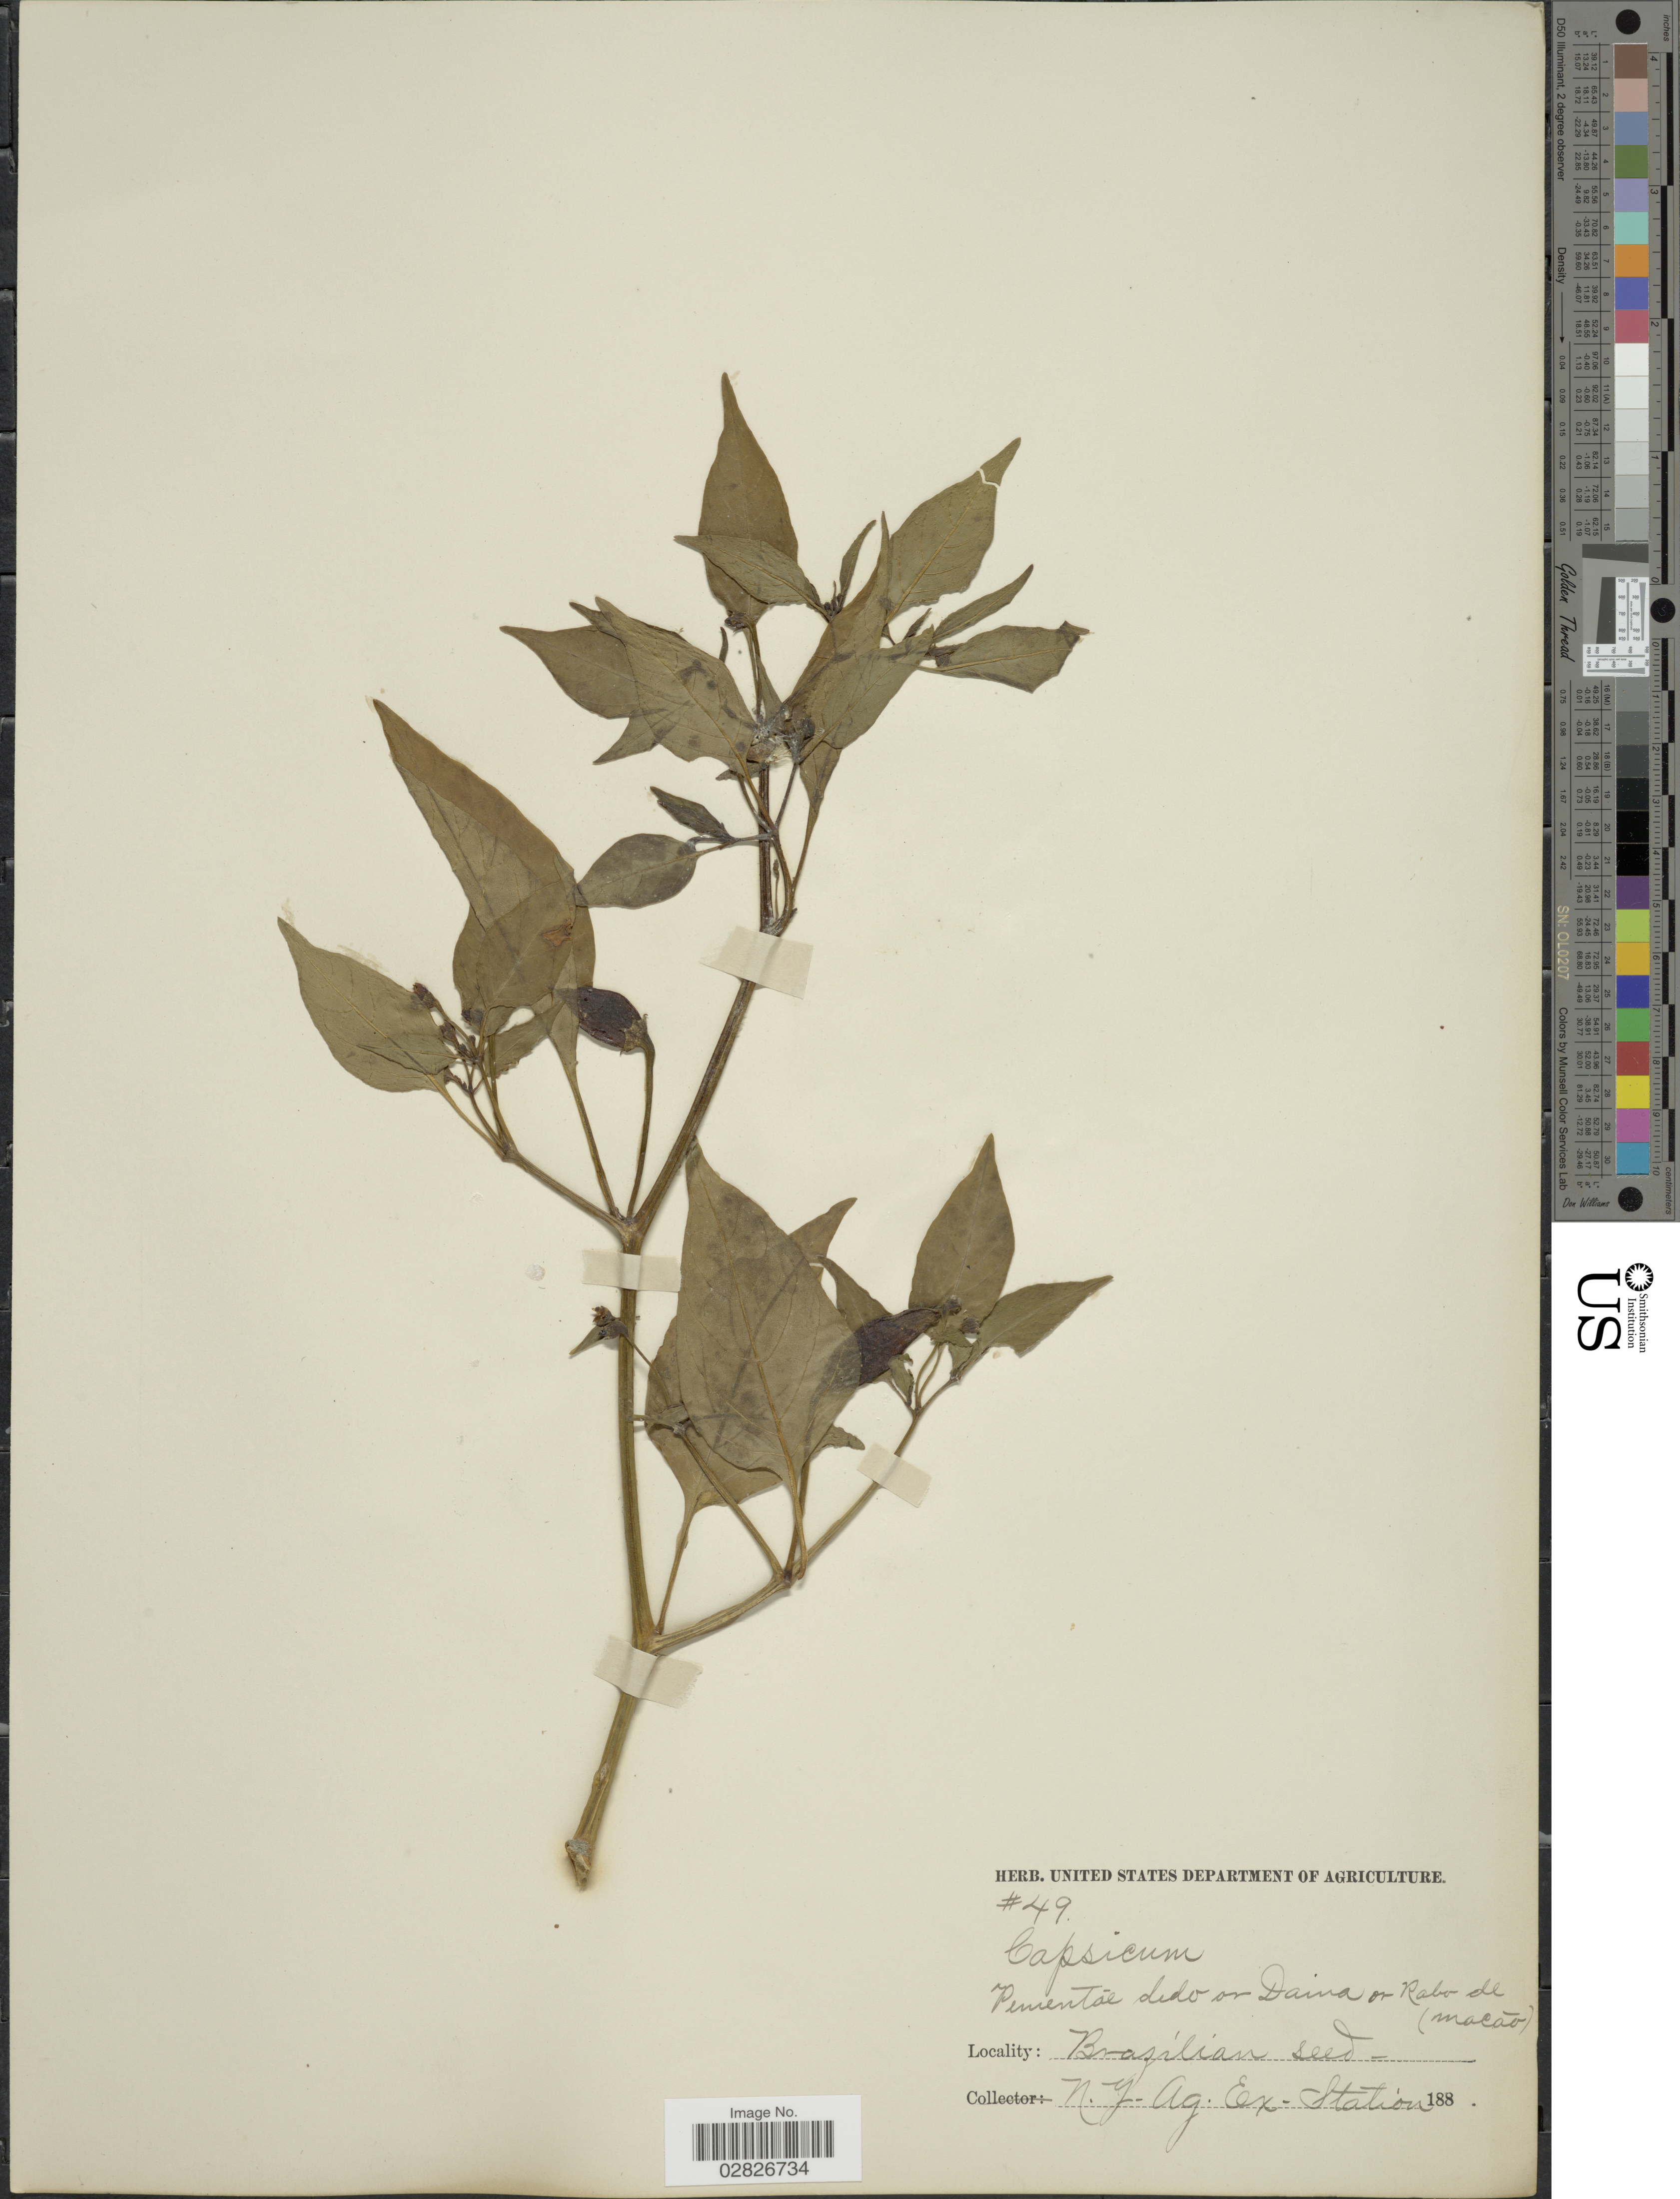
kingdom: Plantae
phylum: Tracheophyta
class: Magnoliopsida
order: Solanales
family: Solanaceae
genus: Capsicum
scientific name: Capsicum sp.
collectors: Facchini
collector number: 49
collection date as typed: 188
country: United States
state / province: New York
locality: N.Y-Ag.-Ex-Station.